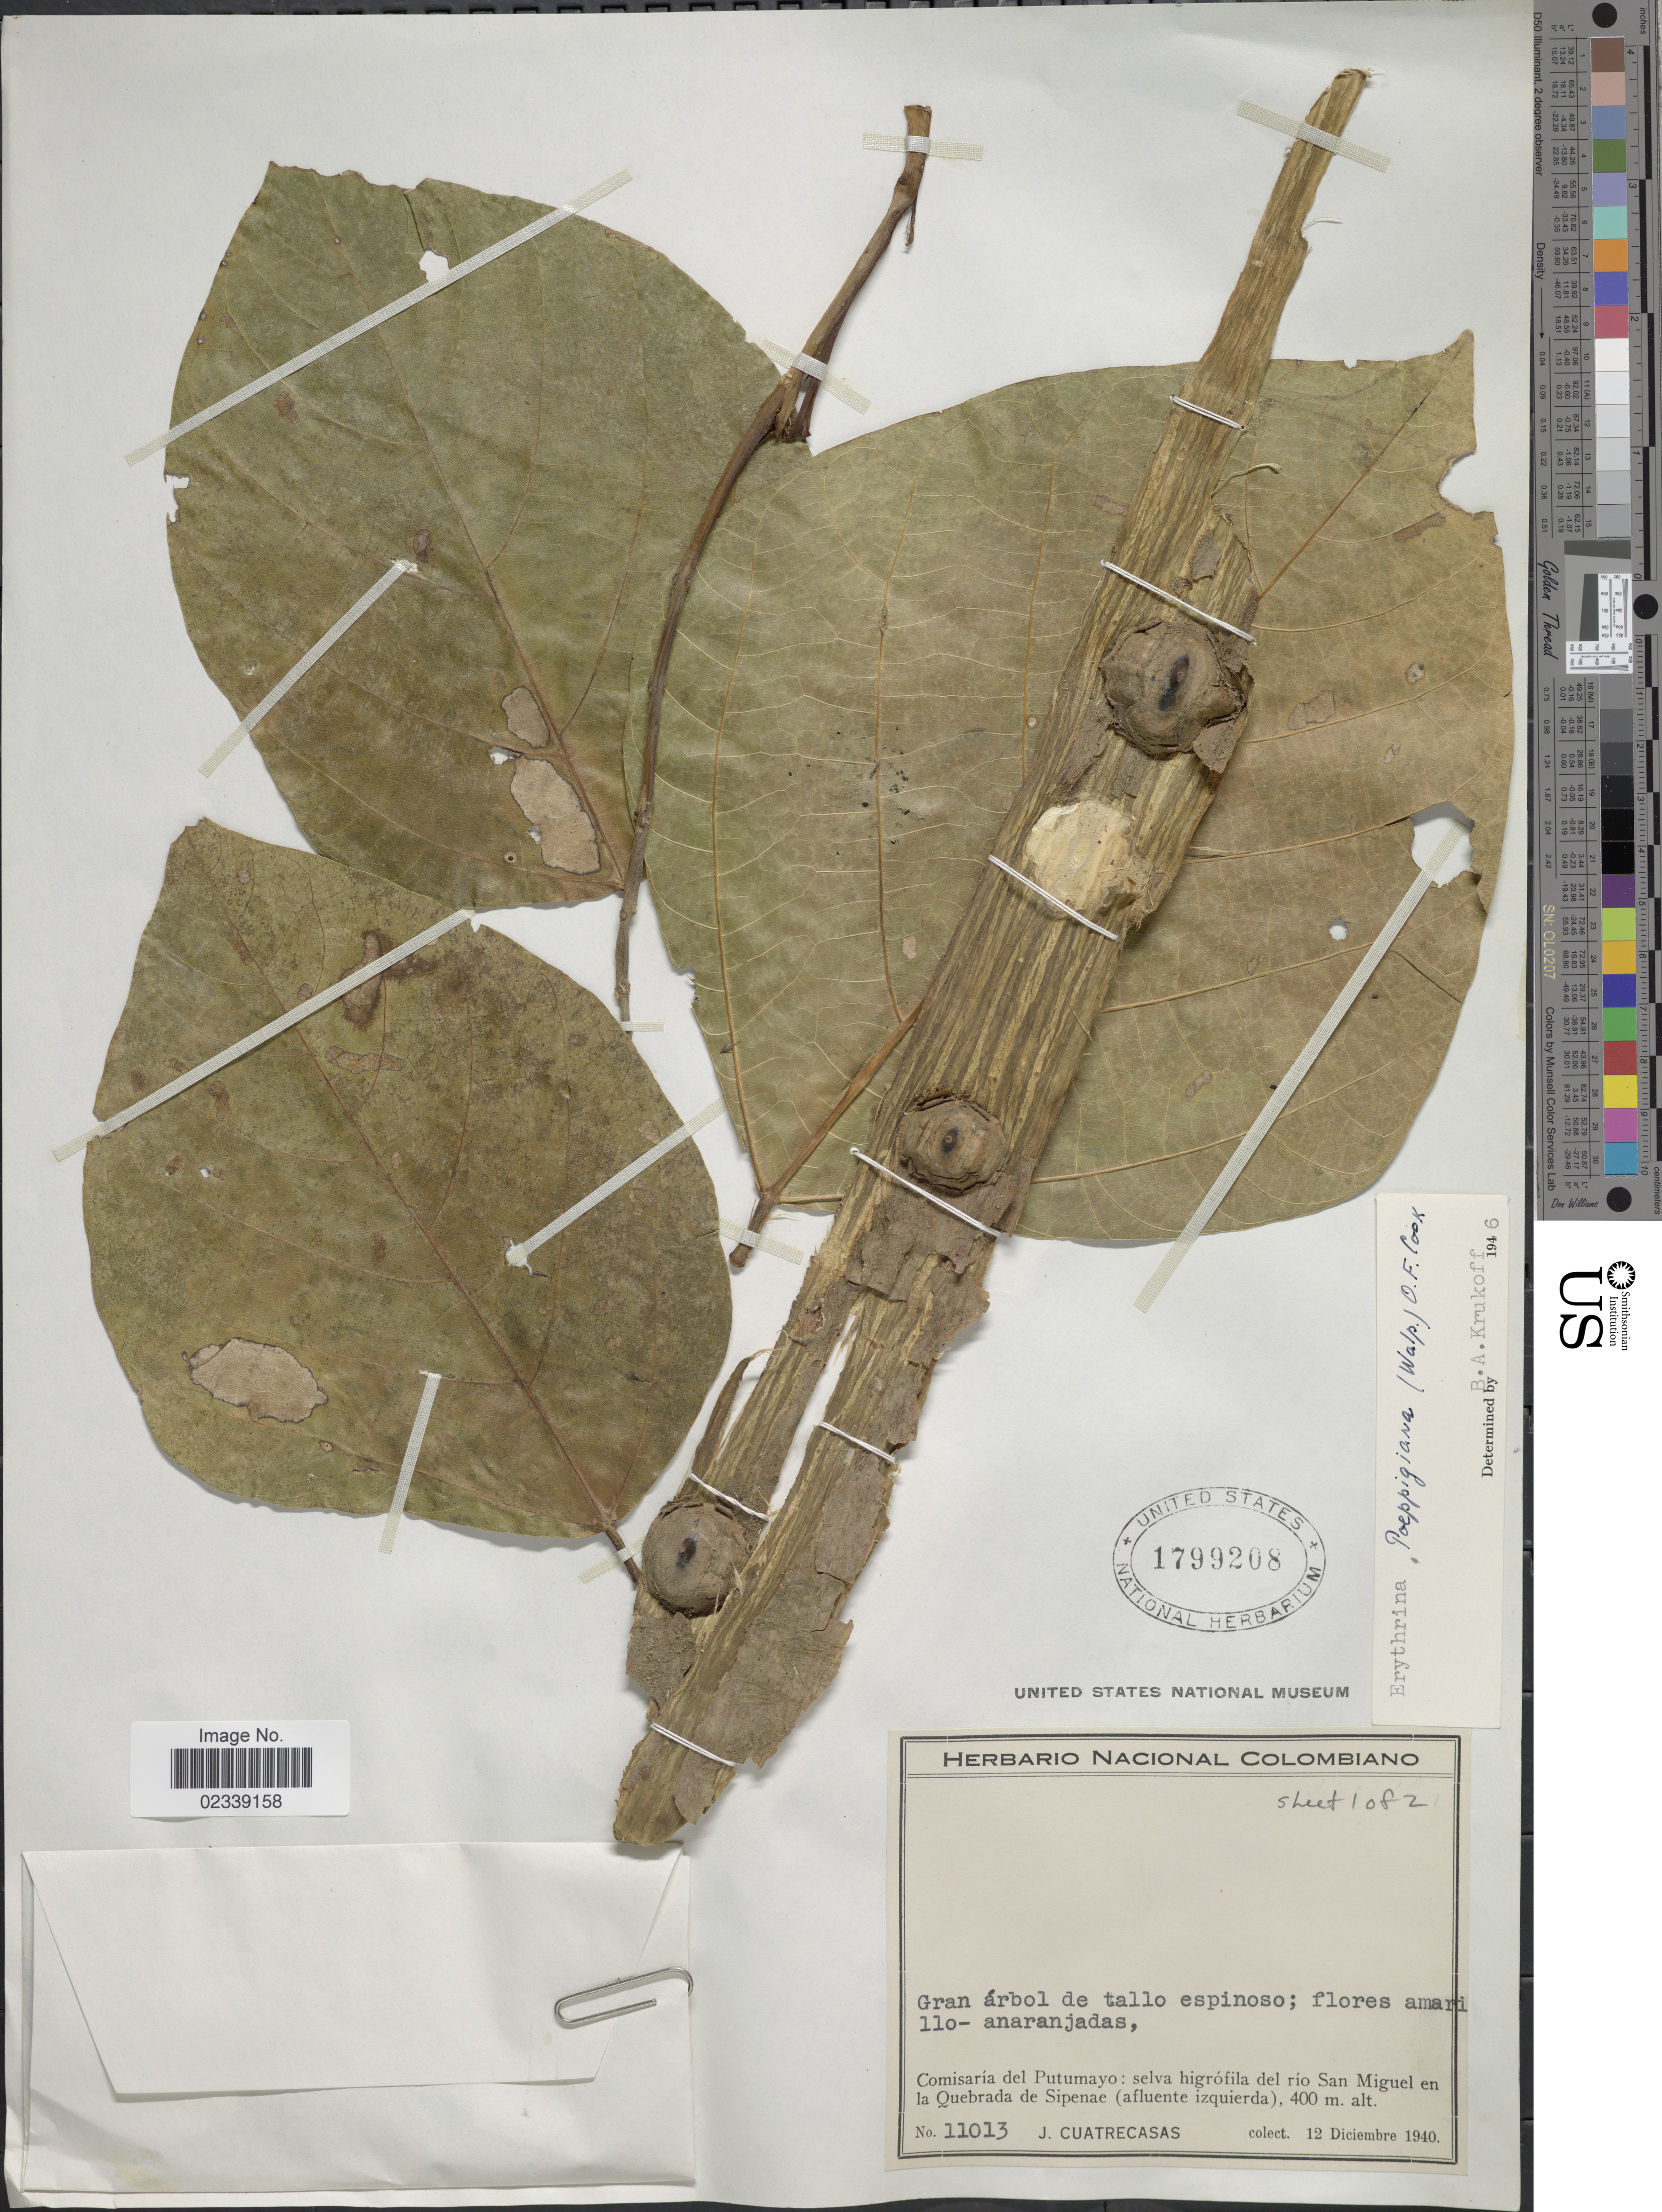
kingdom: Plantae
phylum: Tracheophyta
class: Magnoliopsida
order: Fabales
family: Fabaceae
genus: Erythrina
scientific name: Erythrina poeppigiana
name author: (Walp.) O.F. Cook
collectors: J. Cuatrecasas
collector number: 11013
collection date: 1940-12-12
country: Colombia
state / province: Putumayo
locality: Selva higrofila del Rio San Miguel en la Quebrada de Sipenae (afluente Izquierda)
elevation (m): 400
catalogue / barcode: US 1799208